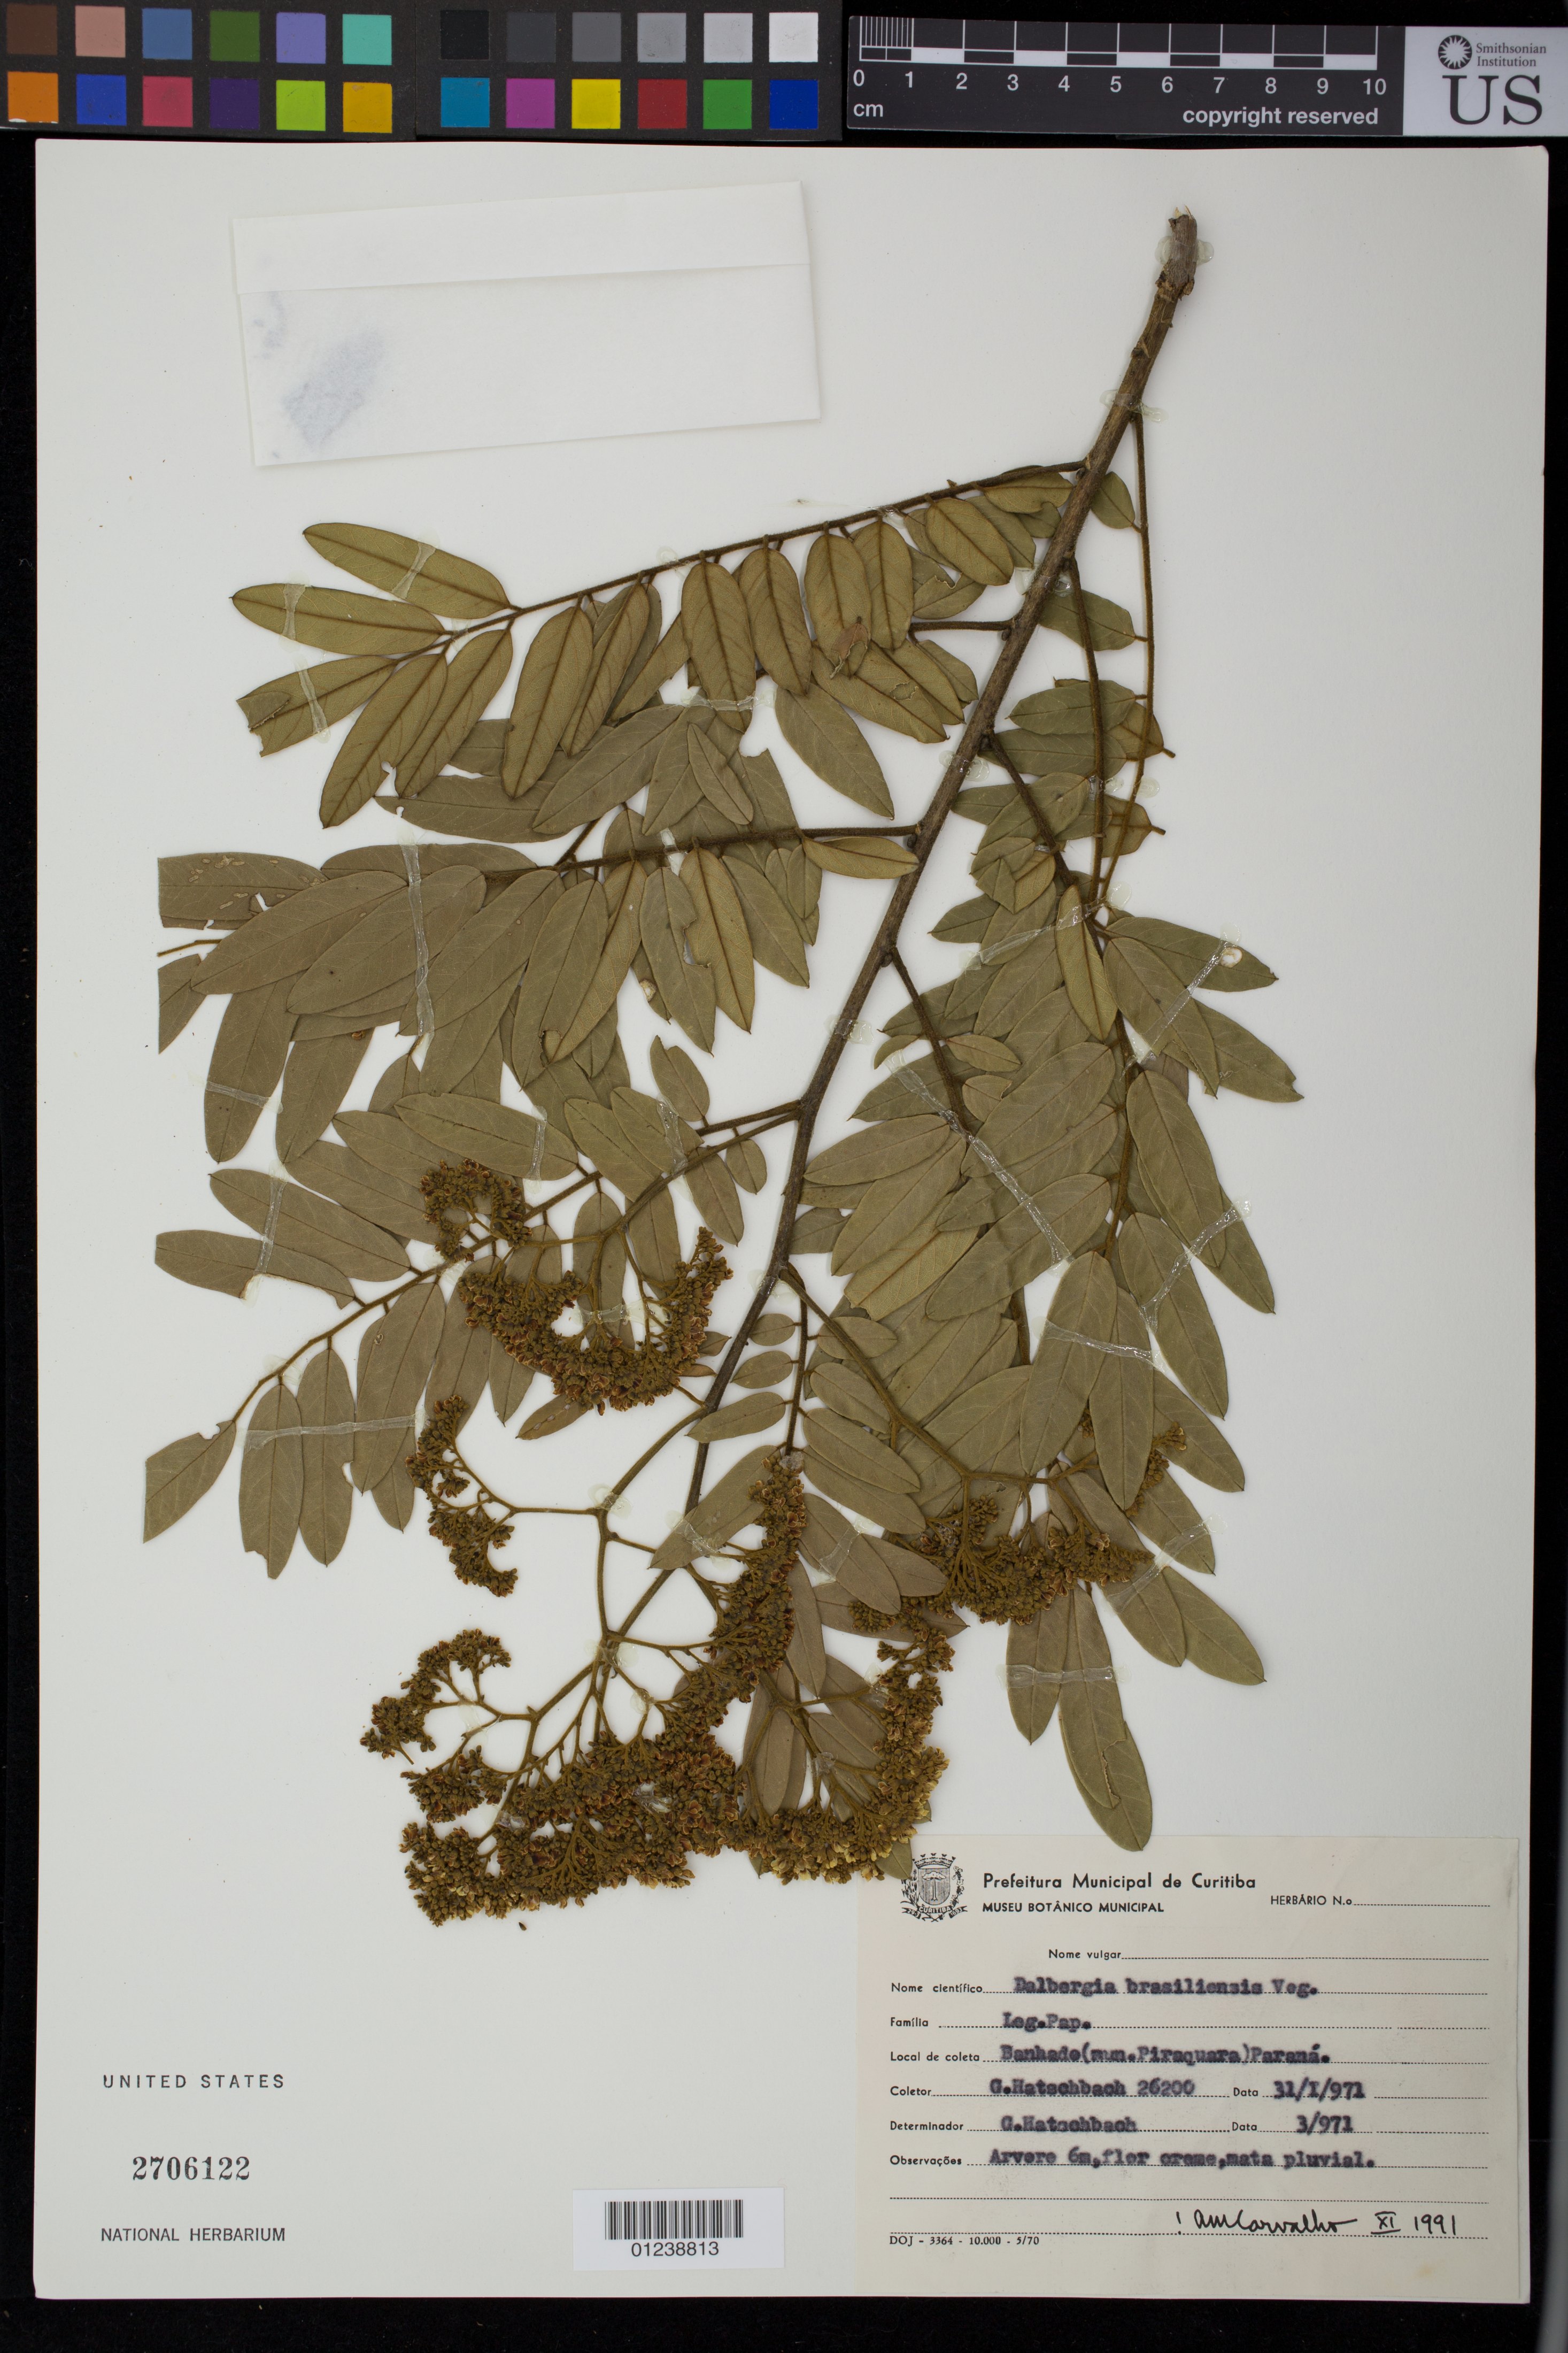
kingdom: Plantae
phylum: Tracheophyta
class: Magnoliopsida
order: Fabales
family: Fabaceae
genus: Dalbergia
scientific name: Dalbergia brasiliensis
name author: Vogel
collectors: G. Hatschbach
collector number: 26200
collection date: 1971-01-31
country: Brazil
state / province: Paraná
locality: Banhade (mm. Piraquara)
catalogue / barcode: US 2706122